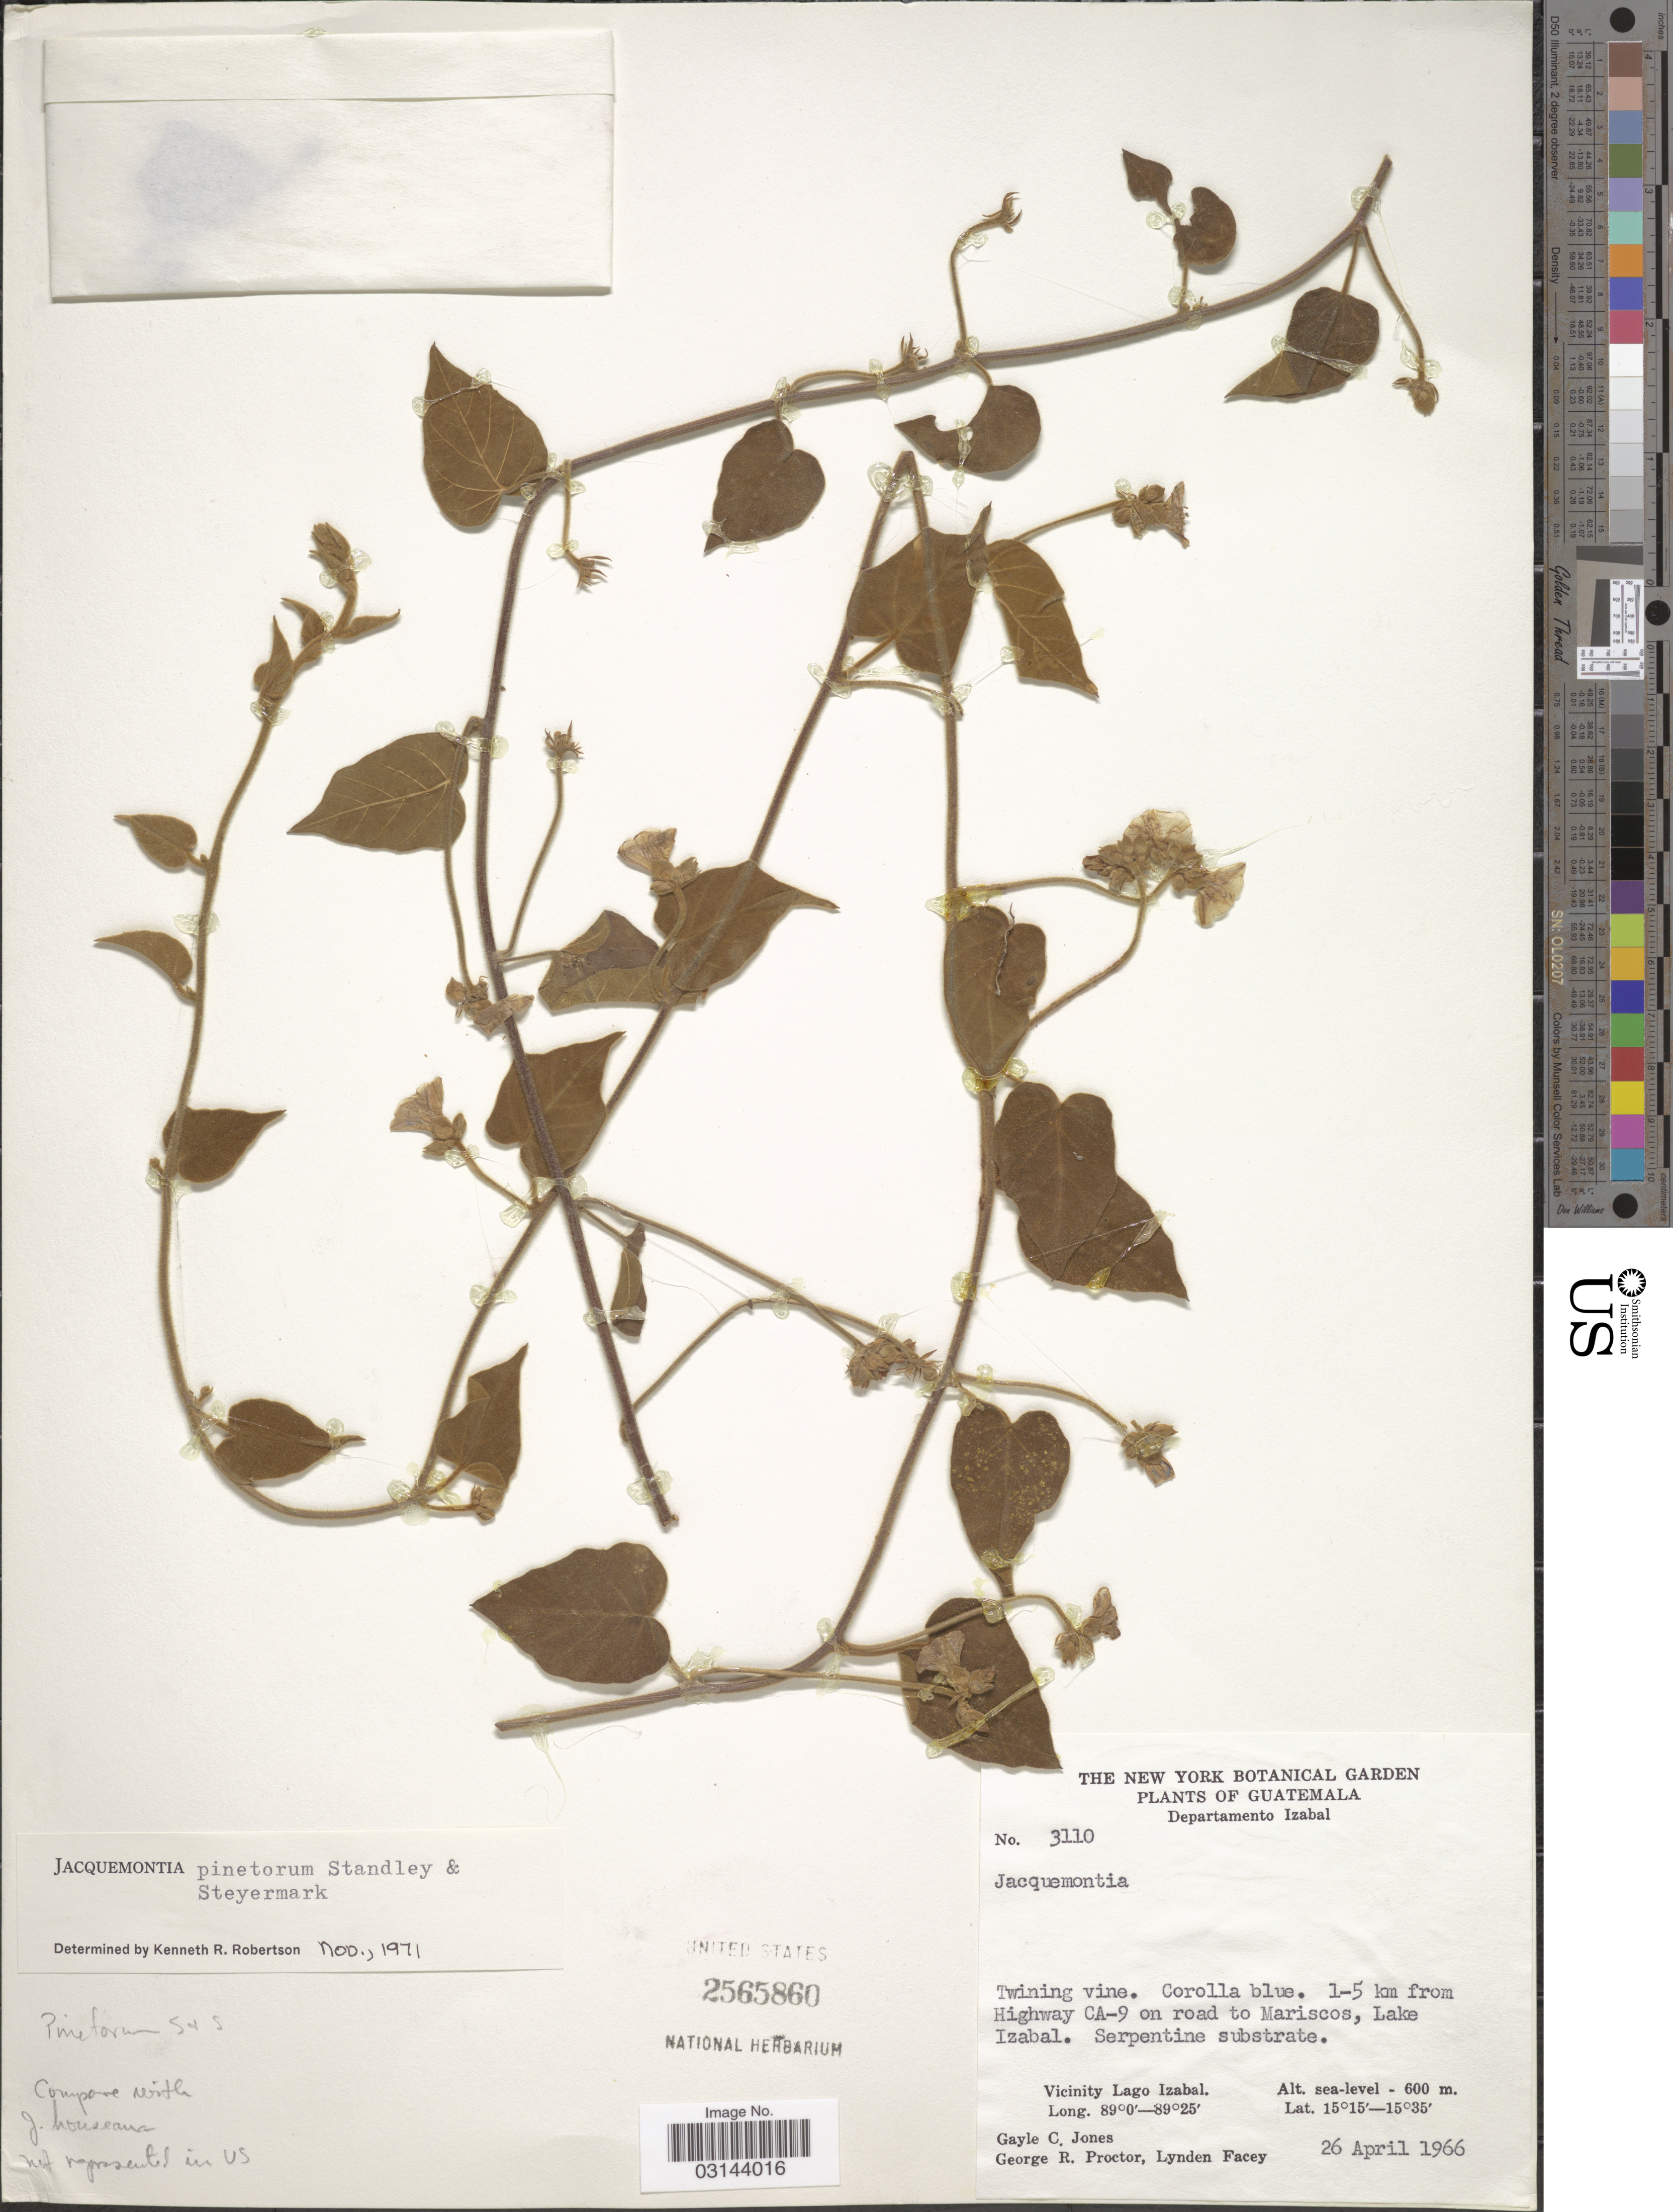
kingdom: Plantae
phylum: Tracheophyta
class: Magnoliopsida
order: Solanales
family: Convolvulaceae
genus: Jacquemontia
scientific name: Jacquemontia pinetorum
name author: Standl. & Steyerm.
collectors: G. C. Jones, G. Proctor & L. Facey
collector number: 3110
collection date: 1966-04-26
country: Guatemala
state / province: Izabal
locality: Departamento Izabal, Vicinity Lago Izabal, 1-5 km from Highway CA-9 on road to Mariscos, Lake Izabal.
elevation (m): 0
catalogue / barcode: US 2565860